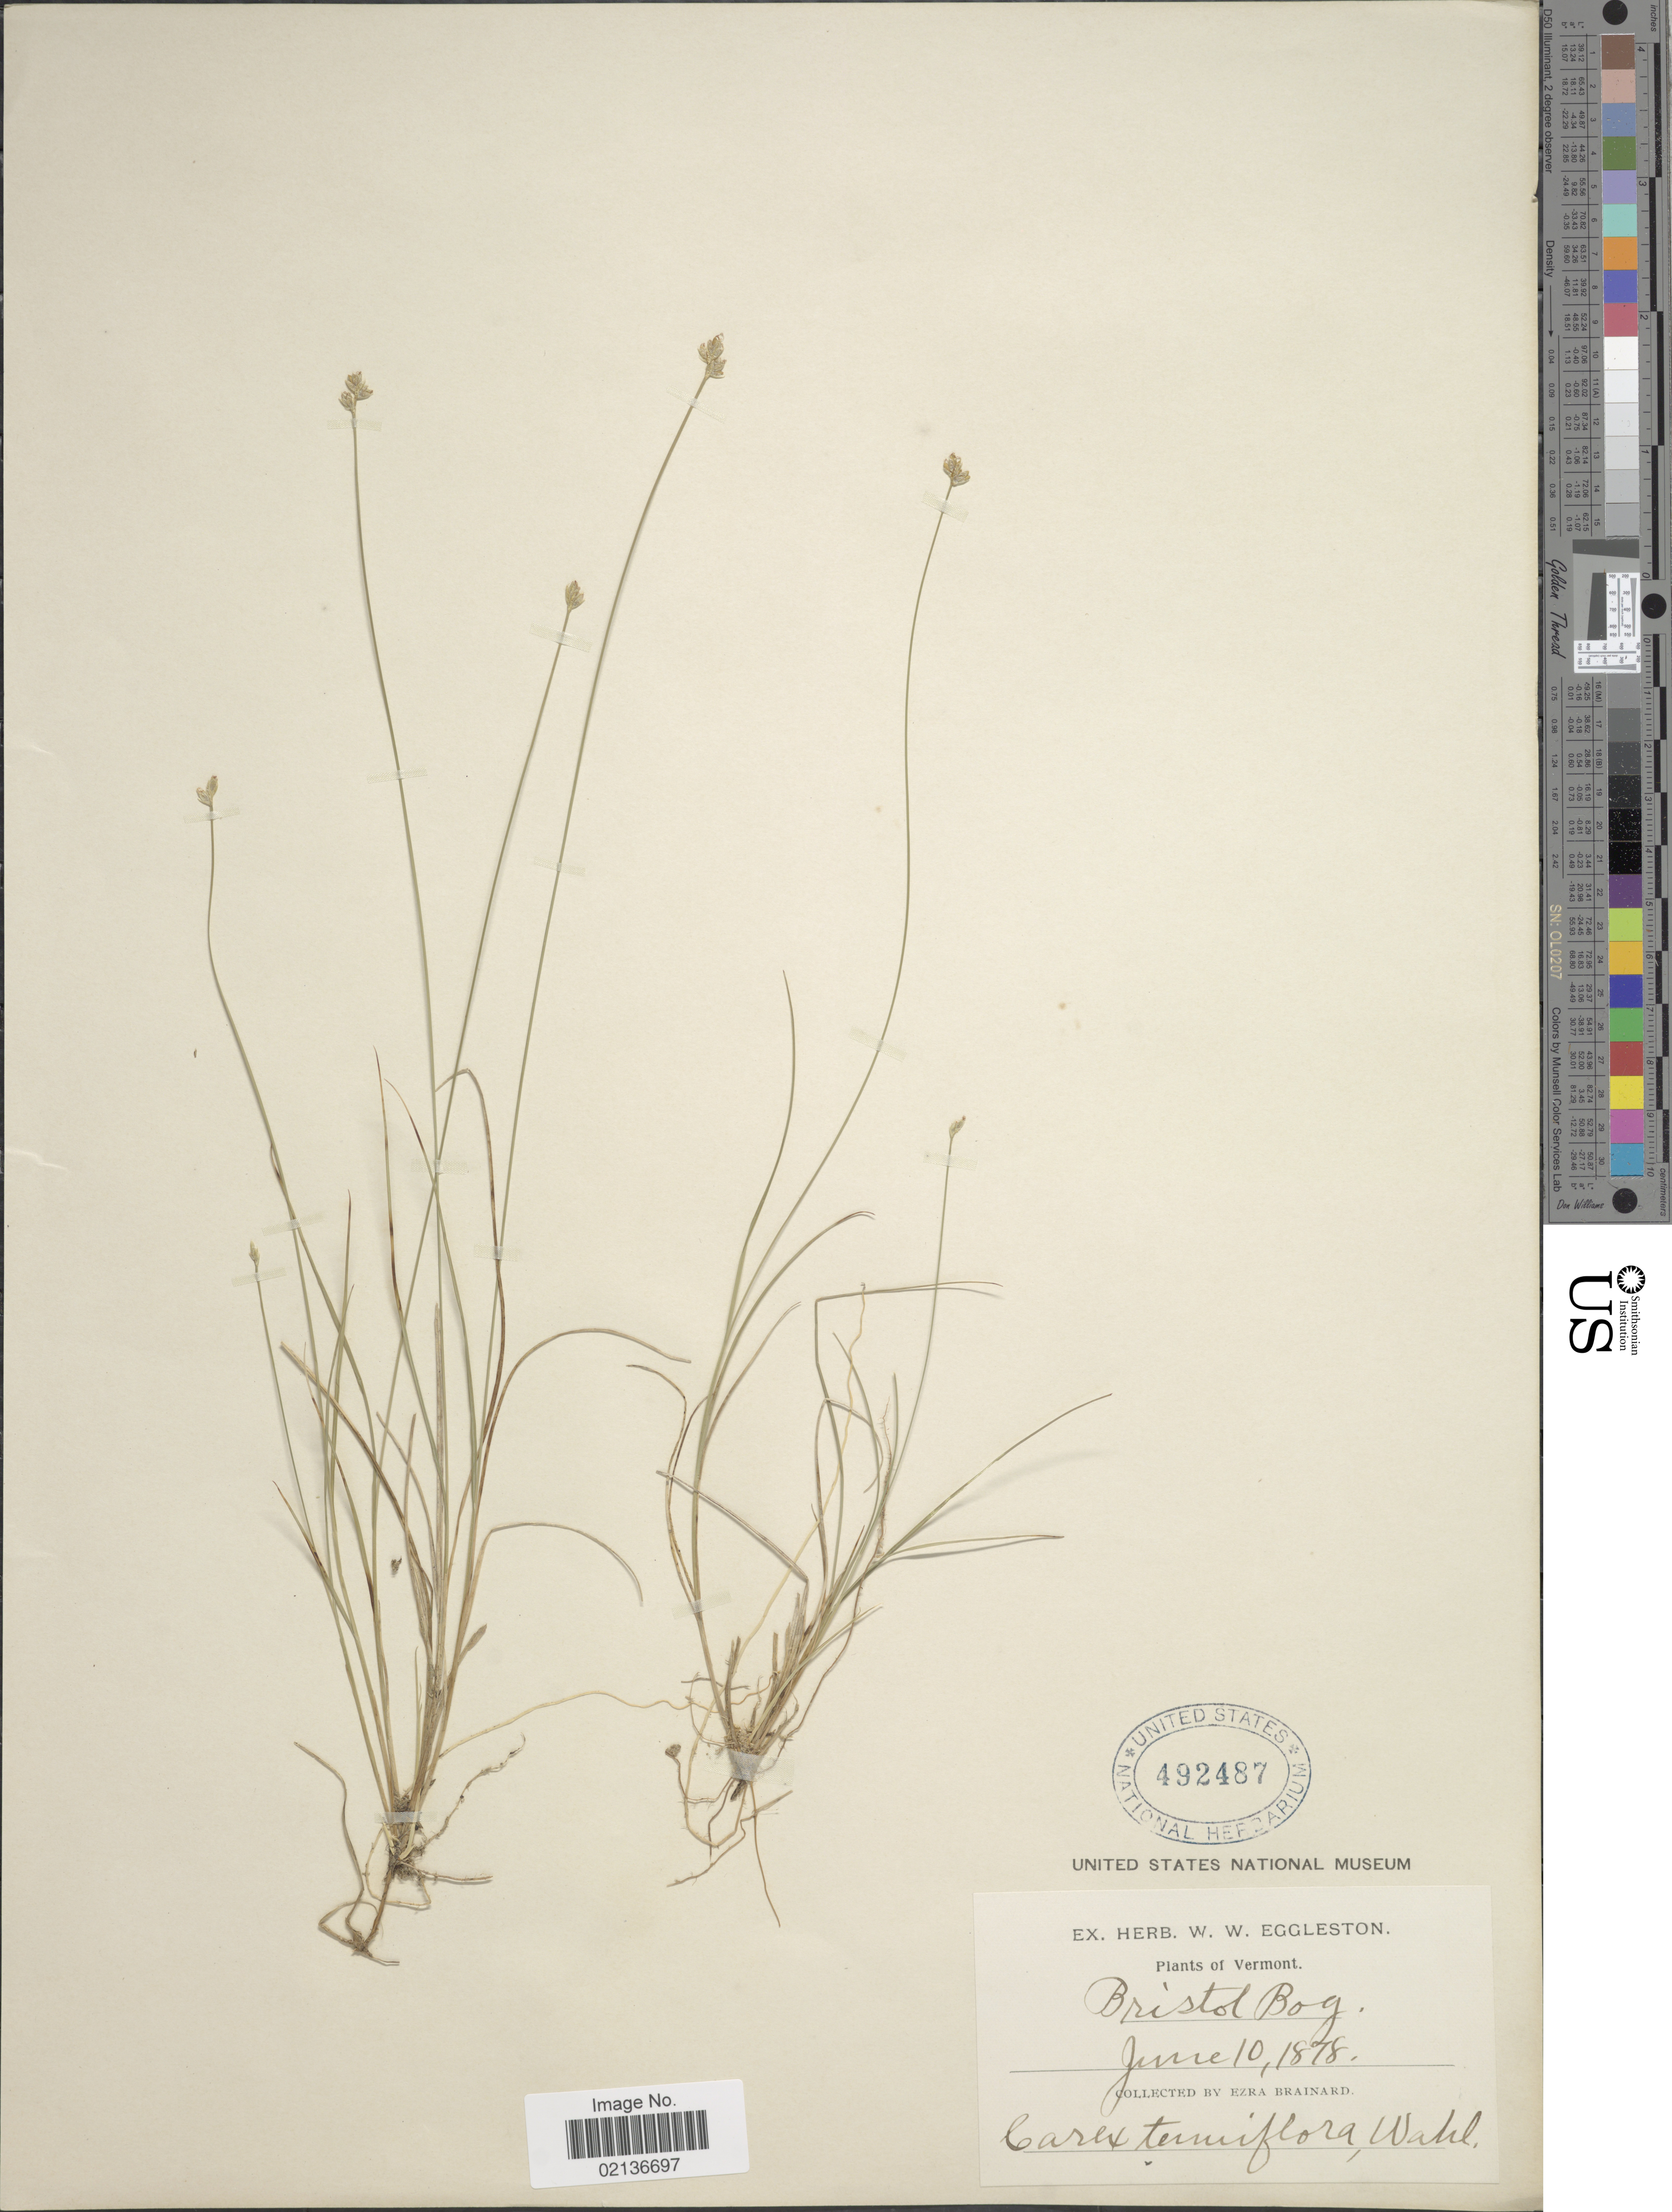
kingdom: Plantae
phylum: Tracheophyta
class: Liliopsida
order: Poales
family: Cyperaceae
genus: Carex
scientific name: Carex tenuiflora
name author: Wahlenb.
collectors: E. Brainard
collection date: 1878-06-10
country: United States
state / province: Vermont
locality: Bristol Bog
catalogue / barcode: US 492487